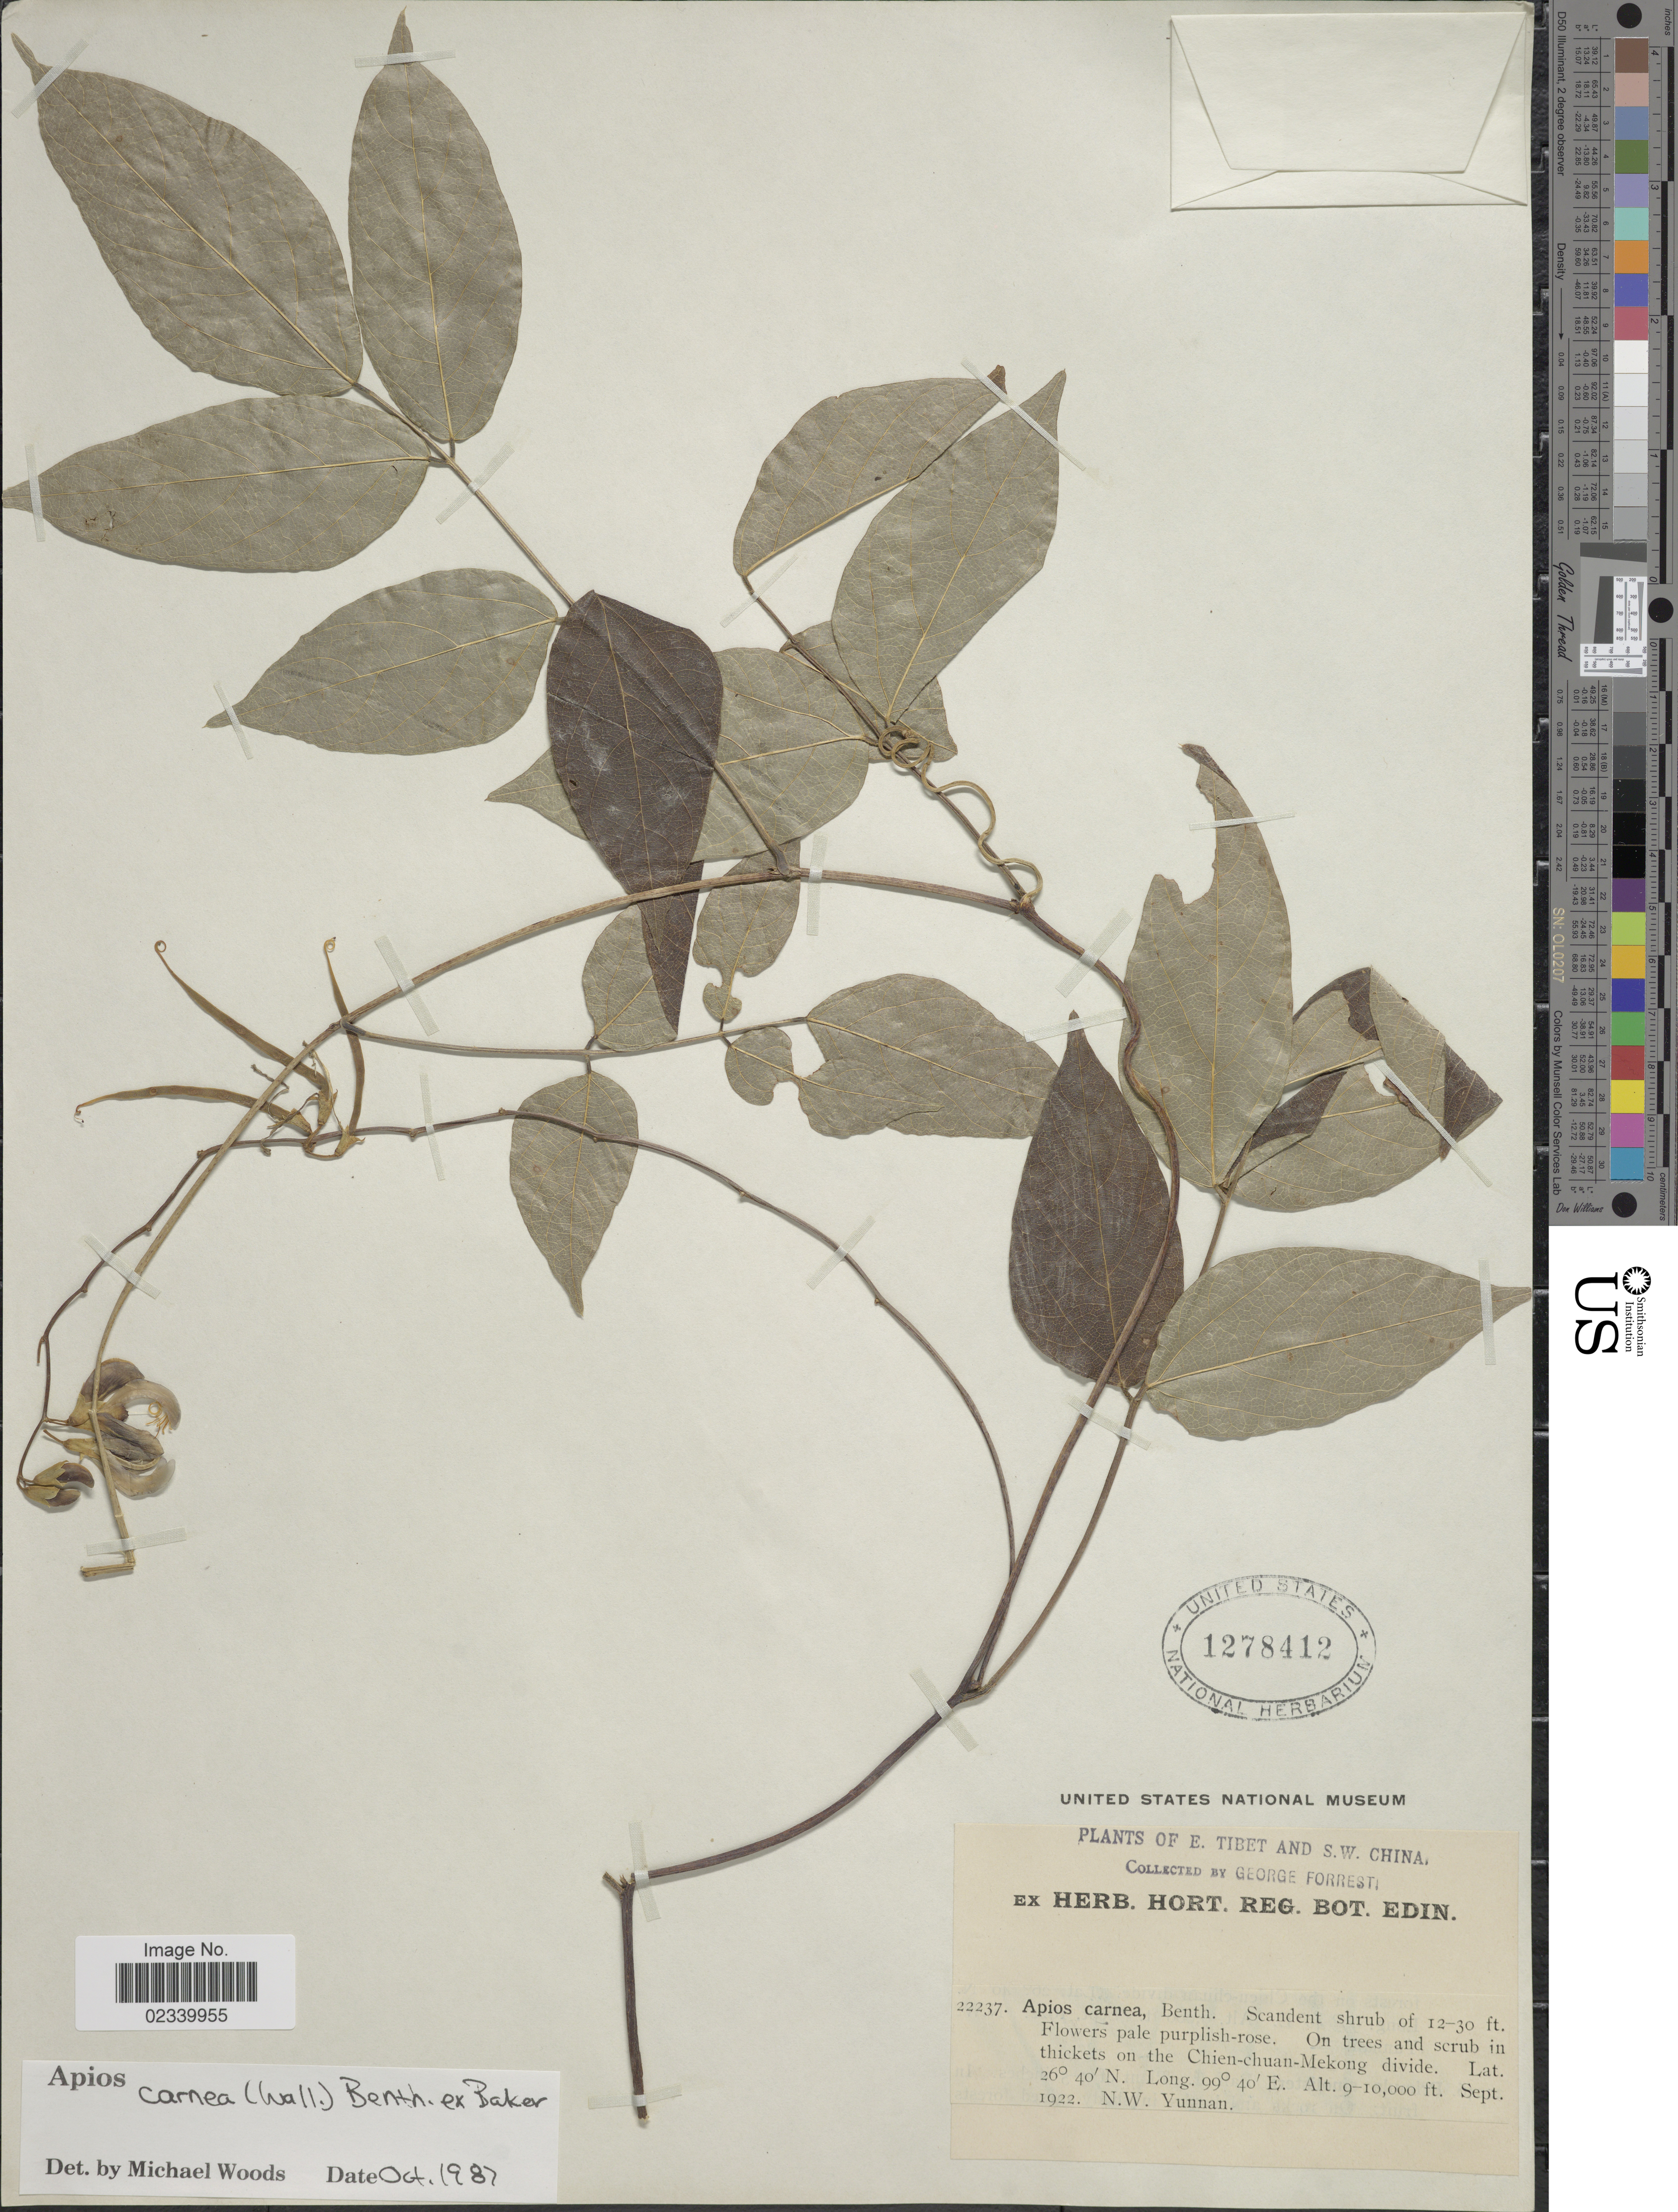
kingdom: Plantae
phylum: Tracheophyta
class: Magnoliopsida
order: Fabales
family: Fabaceae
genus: Apios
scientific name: Apios carnea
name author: (Wall.) Benth. ex Baker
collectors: G. Forrest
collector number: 22237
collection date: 1922-09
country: China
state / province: Yunnan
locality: E. Tibet and S.W. China, On trees and scrub in thickets on the Chien-chuan-Mekong divide, N.W. Yunnan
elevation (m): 2743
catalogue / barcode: US 1278412